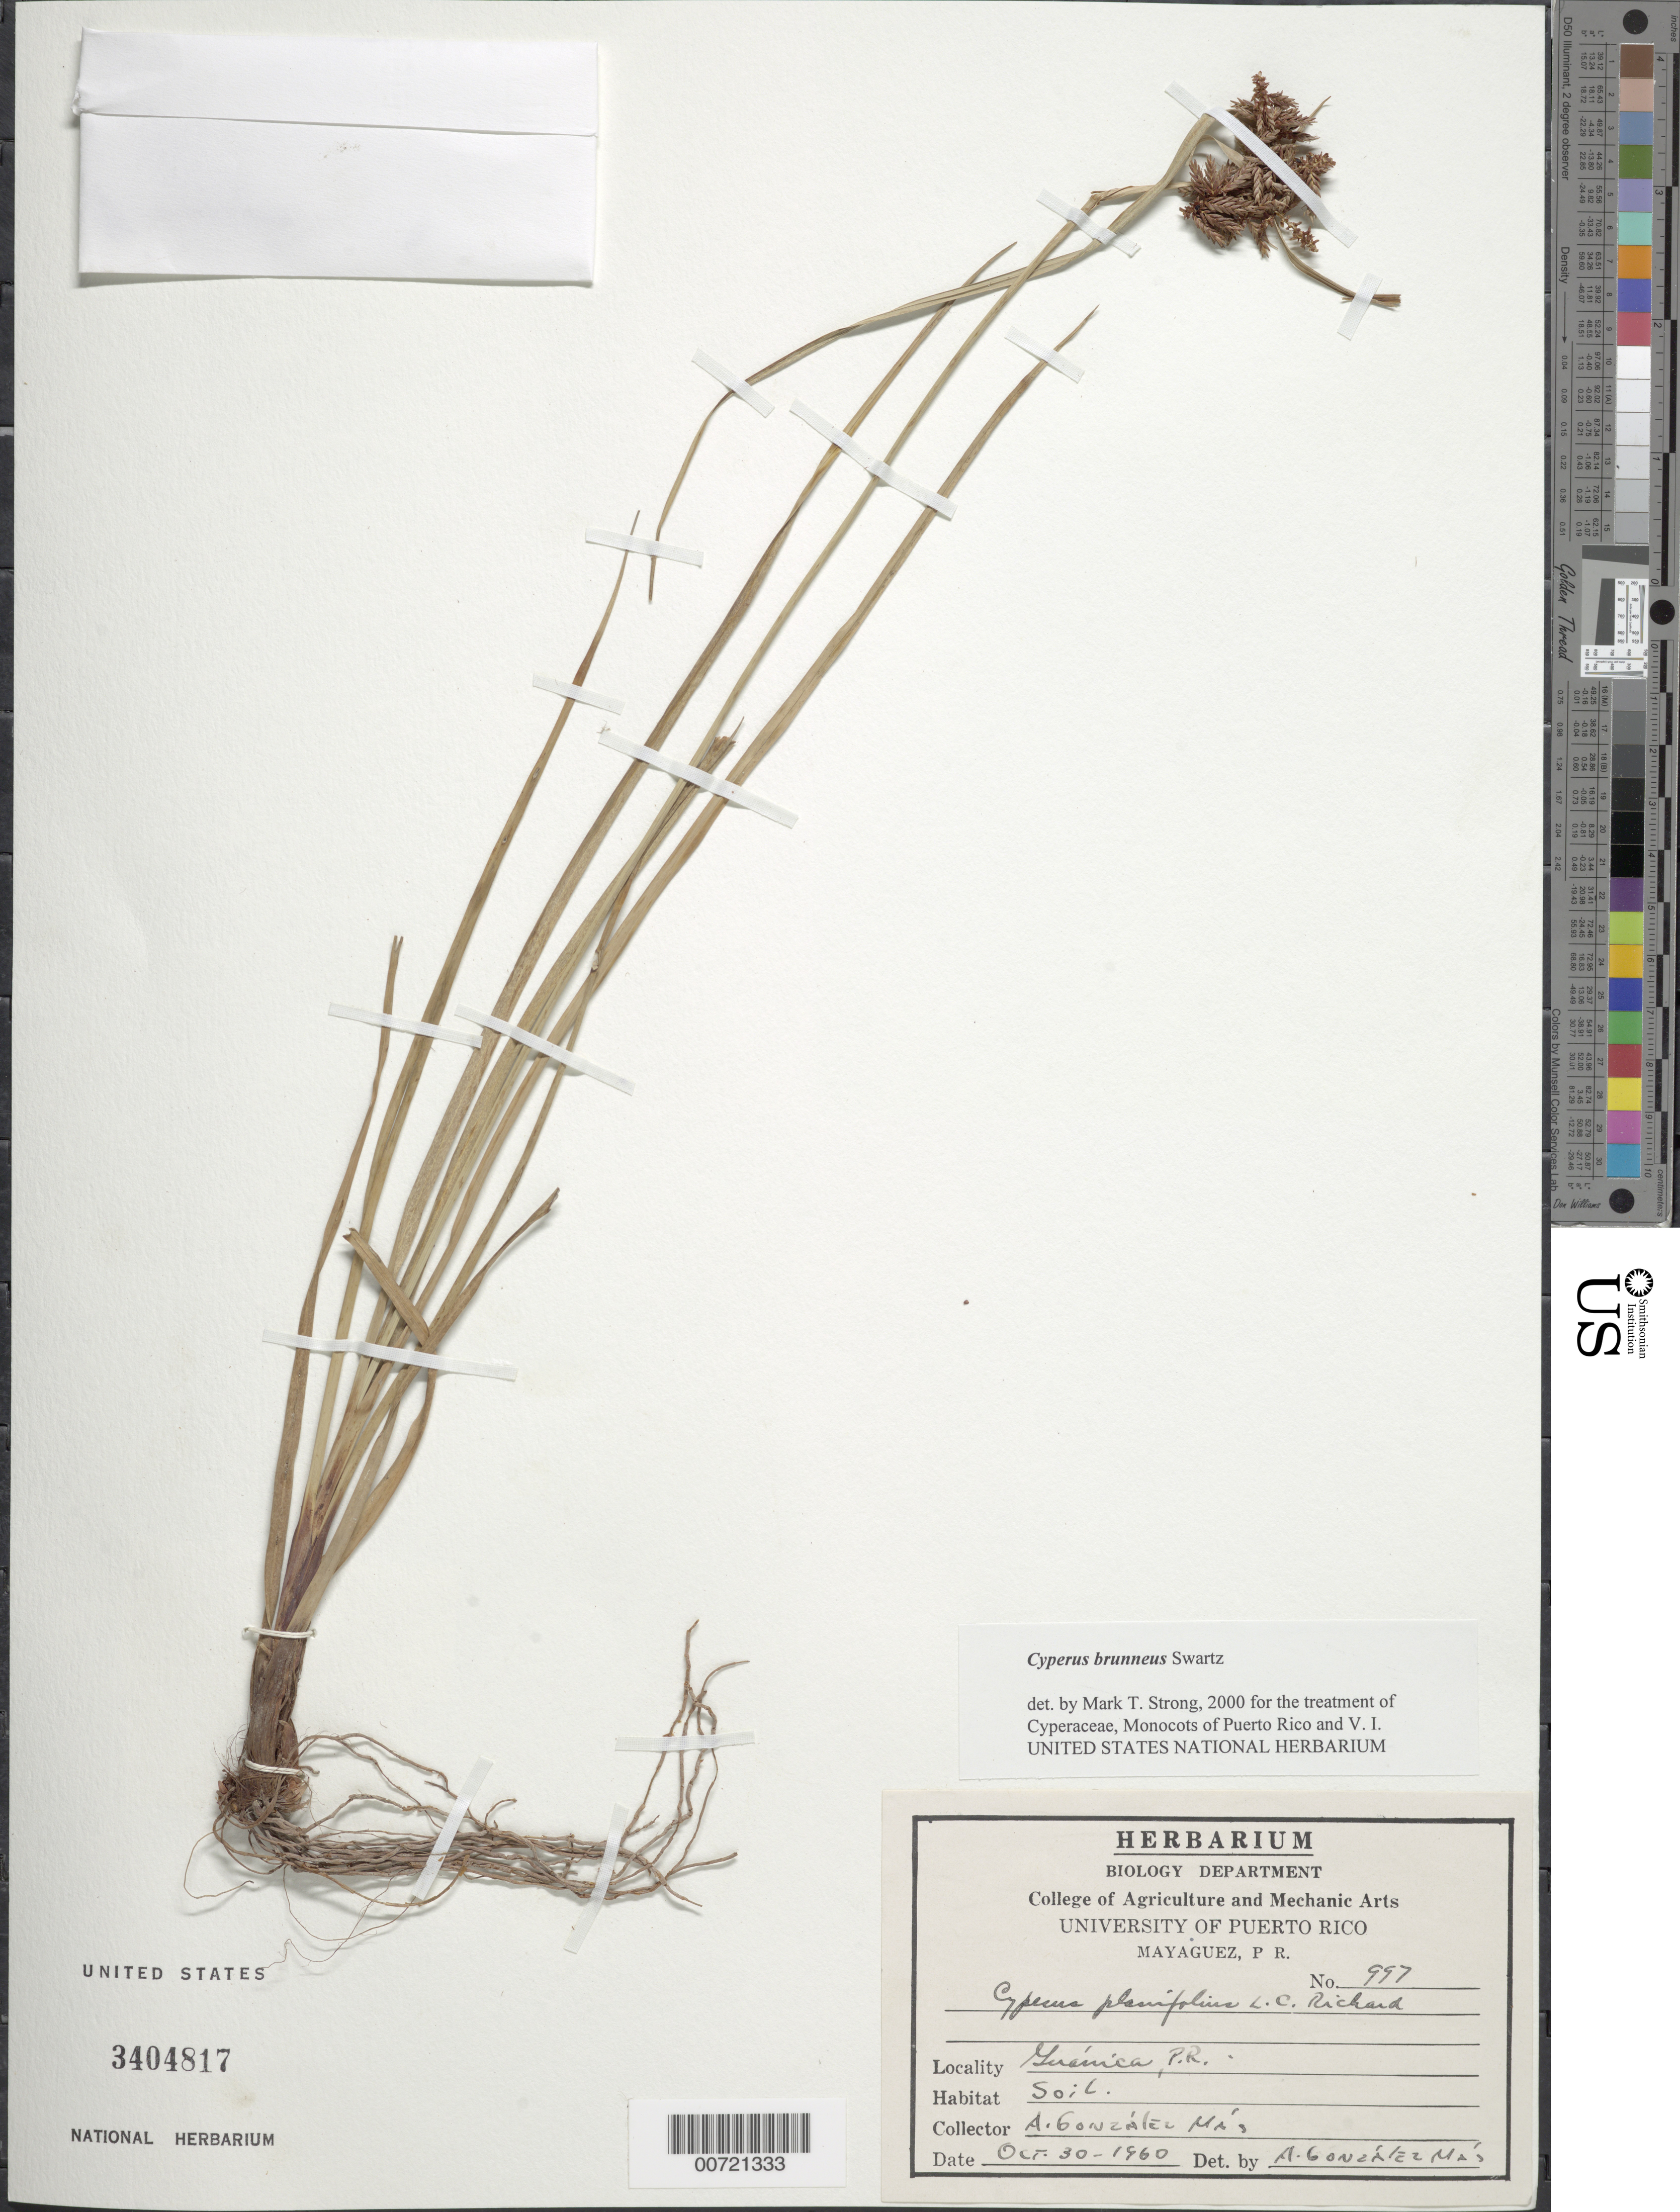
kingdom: Plantae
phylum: Tracheophyta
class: Liliopsida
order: Poales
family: Cyperaceae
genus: Cyperus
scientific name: Cyperus brunneus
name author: Sw.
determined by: Strong, M. T., (US), Smithsonian Institution - National Museum of Natural History (UNITED STATES)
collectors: A. González Más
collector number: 997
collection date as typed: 30 Oct 1960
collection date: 1960-10-30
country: Puerto Rico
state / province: Guánica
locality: Guanica.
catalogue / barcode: US 3404817